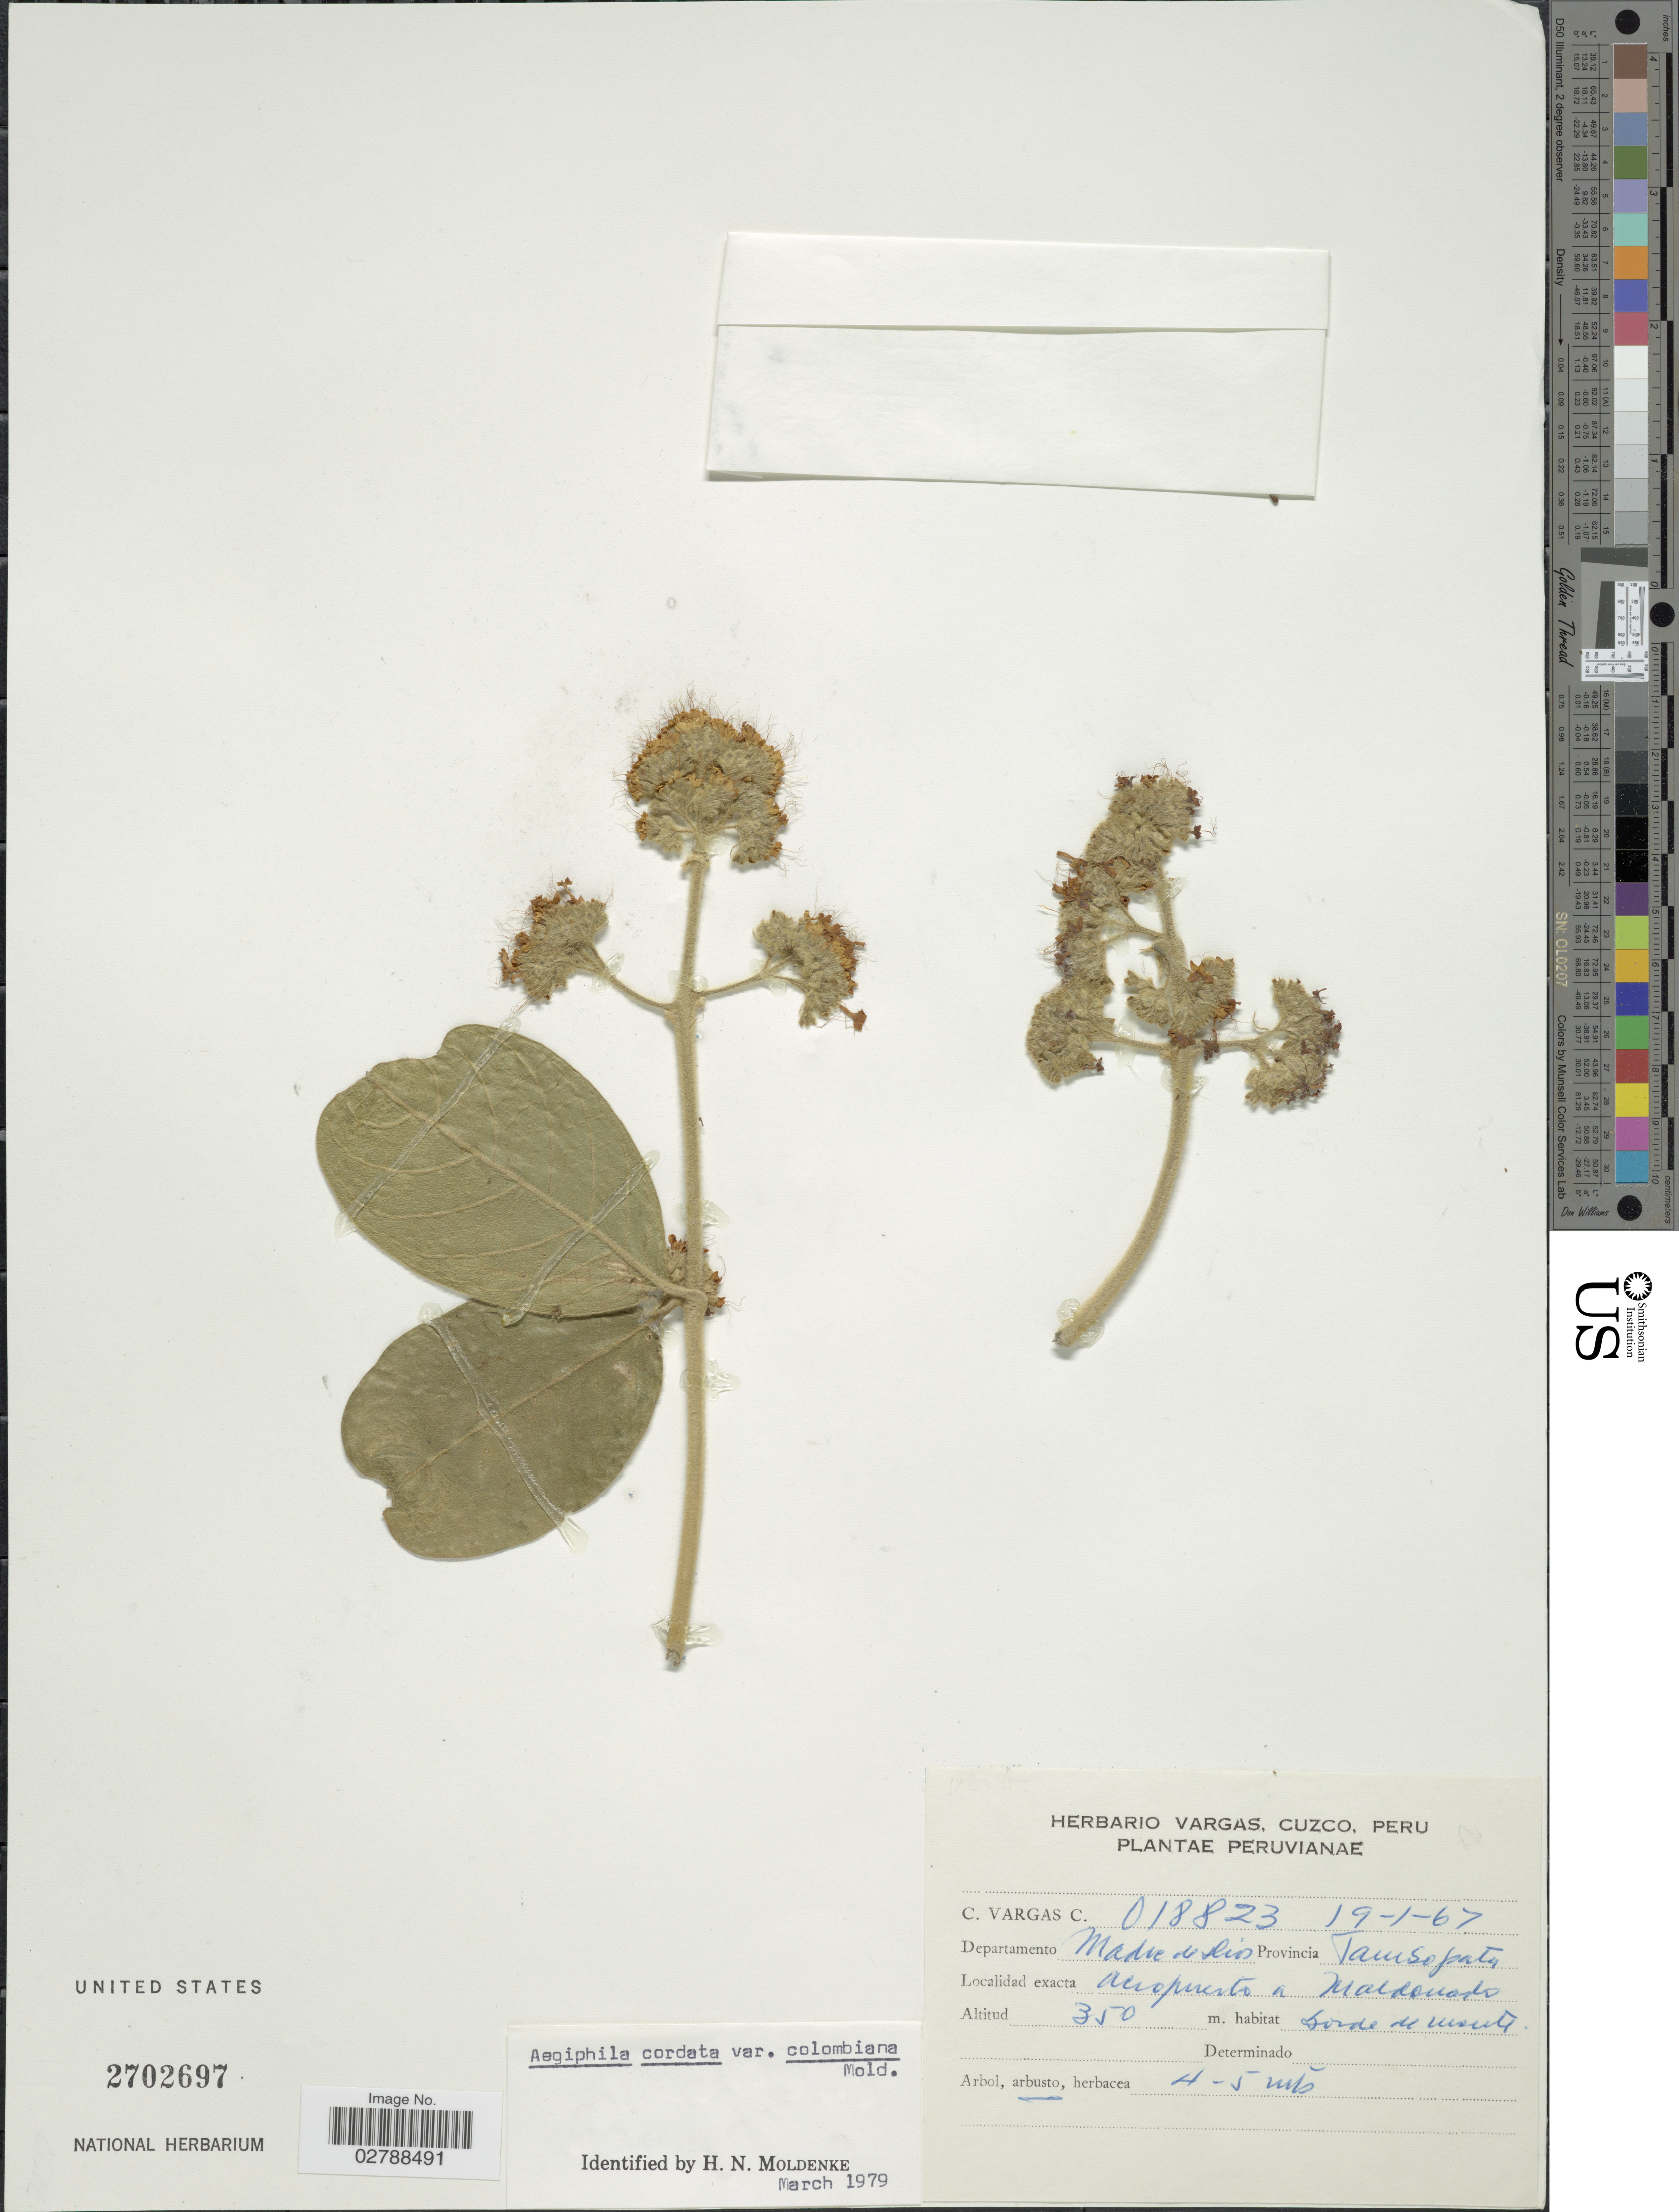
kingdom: Plantae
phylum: Tracheophyta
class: Magnoliopsida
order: Lamiales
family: Lamiaceae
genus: Aegiphila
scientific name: Aegiphila cordata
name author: Poepp. ex Schauer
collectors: C. Vargas Calderón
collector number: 018823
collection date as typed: Transcribed d/m/y: 19/1/67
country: Peru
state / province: Madre de Dios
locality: Departamento Madre de Dios, Provincia Tamsopata, Aeropuerto a Maldonado.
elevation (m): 350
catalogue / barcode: US 2702697